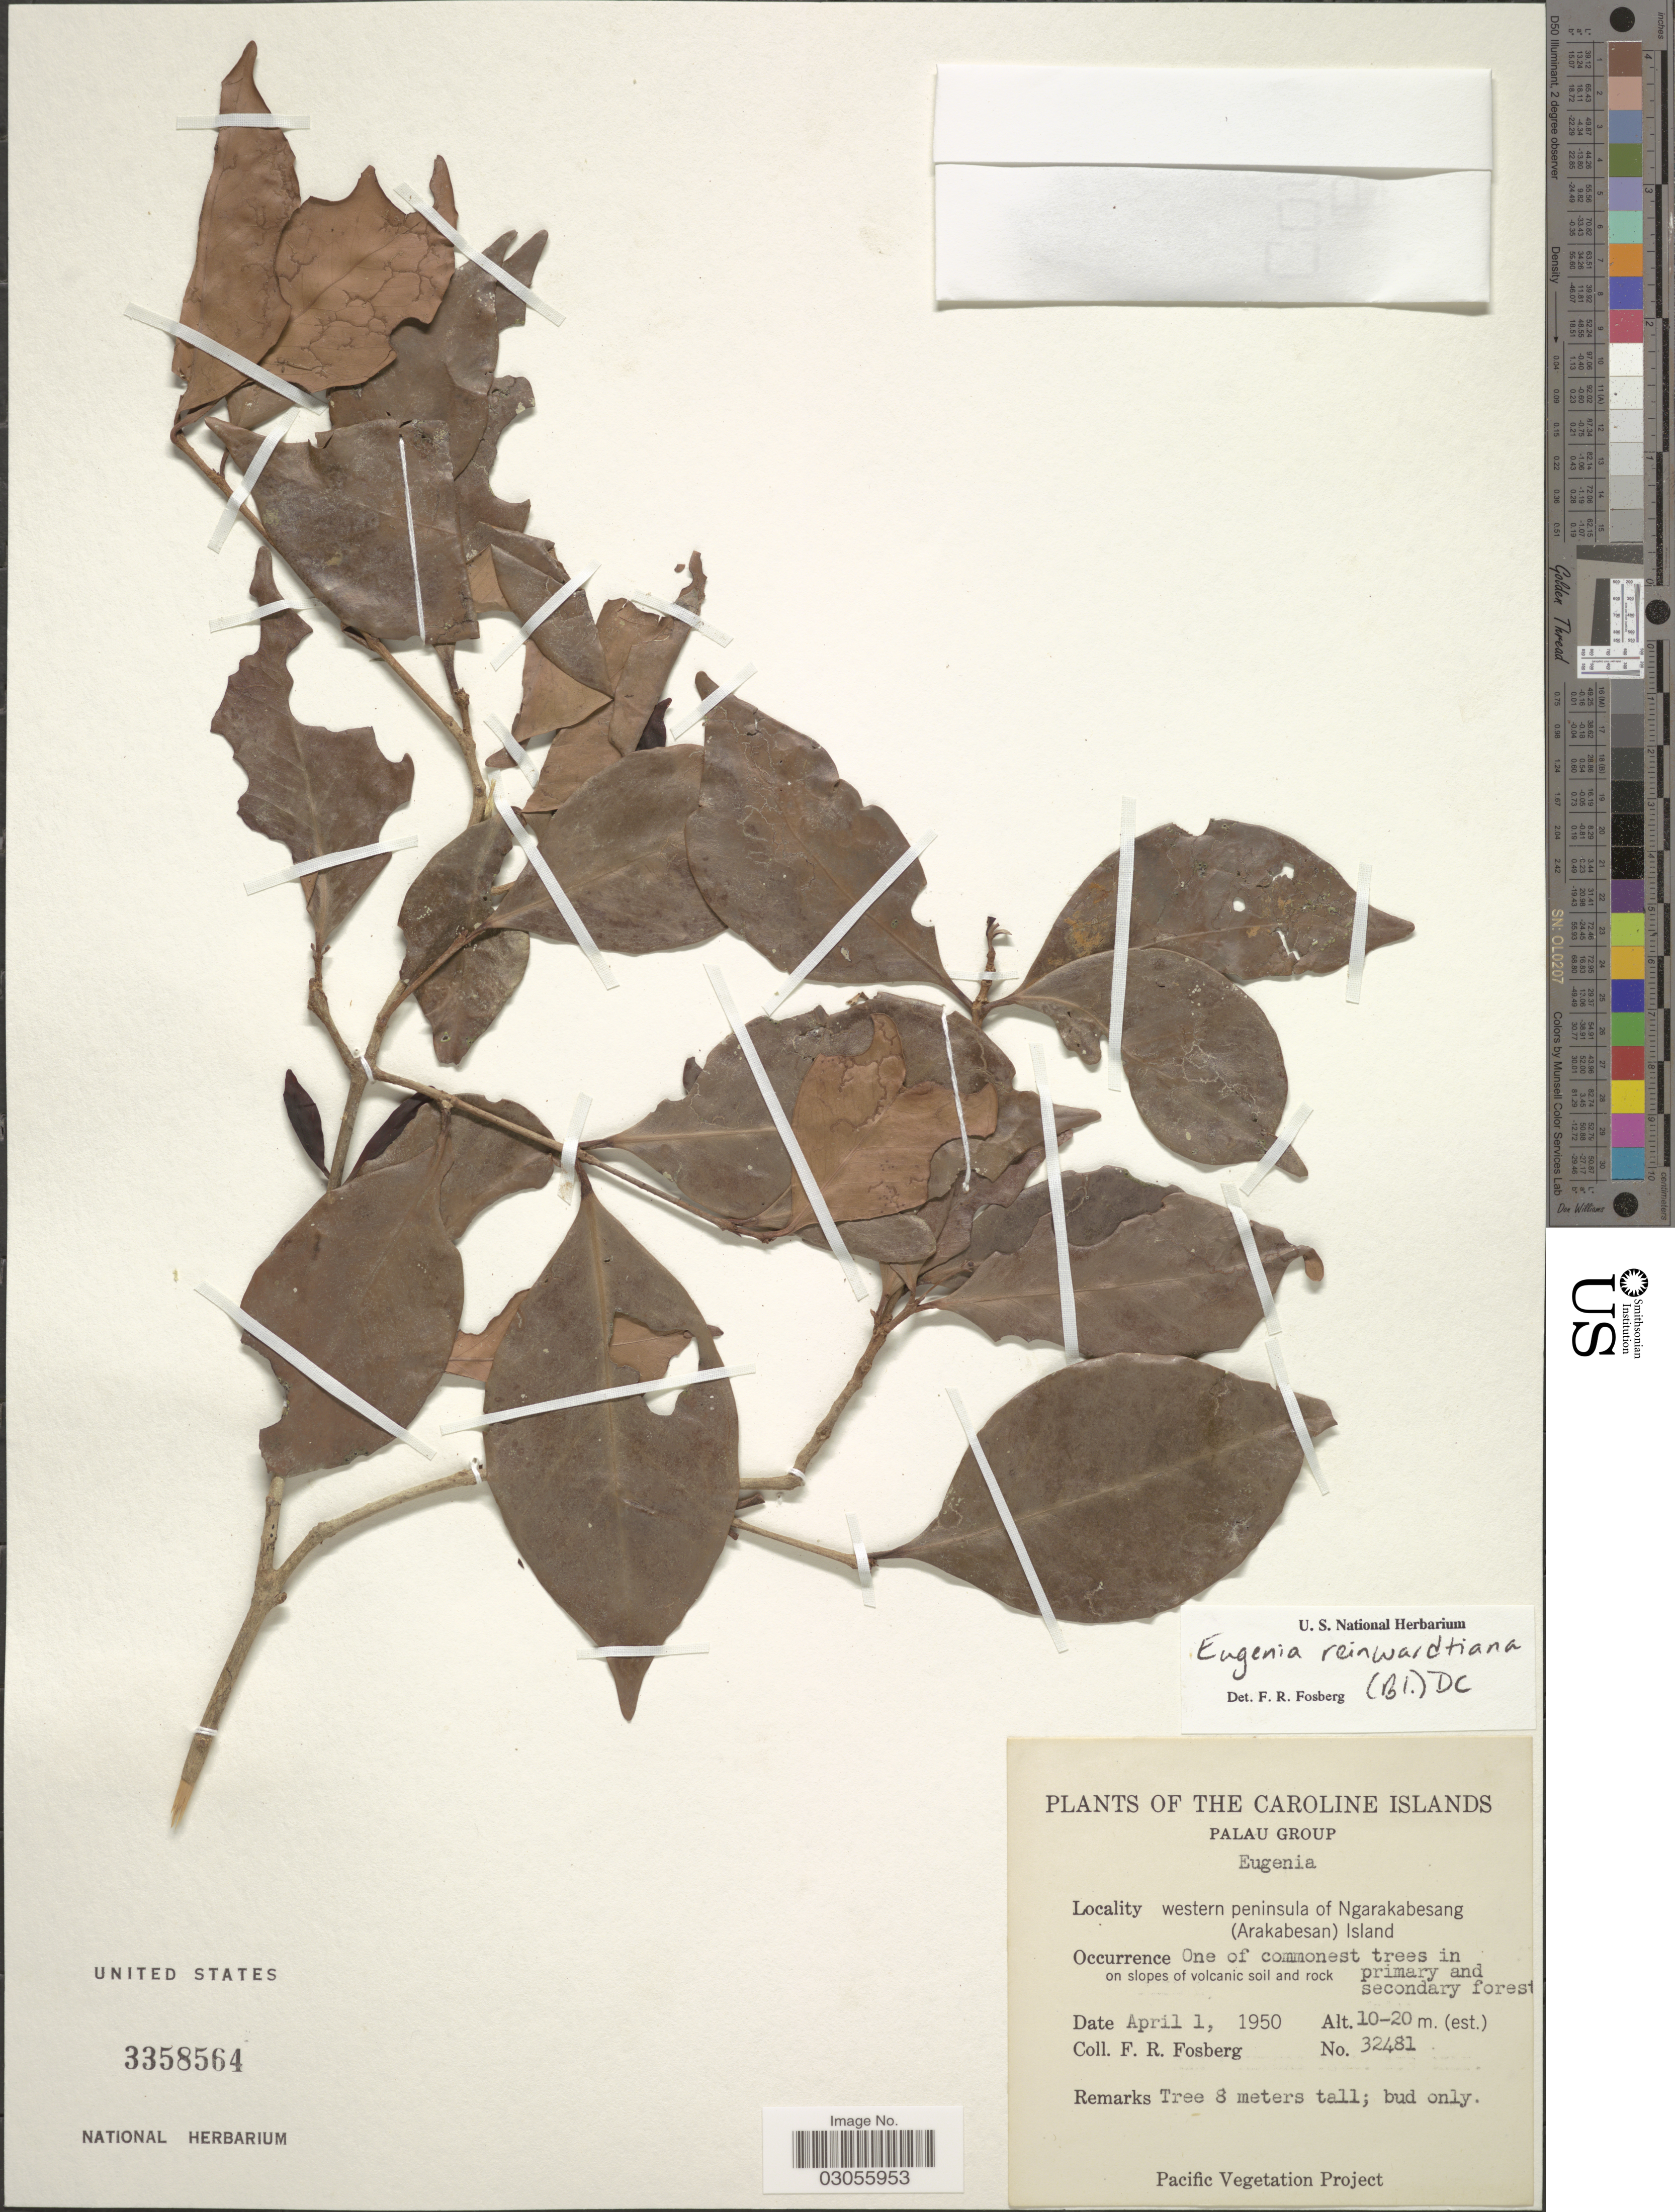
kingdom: Plantae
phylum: Tracheophyta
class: Magnoliopsida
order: Myrtales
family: Myrtaceae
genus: Eugenia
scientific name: Eugenia reinwardtiana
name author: (Blume) DC.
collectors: F. R. Fosberg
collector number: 32481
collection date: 1950-04-01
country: Palau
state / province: Koror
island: Ngerekebesang [Arakabesan]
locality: Caroline Islands. Palau Group. Western peninsula of Ngarakabesang (Arakabesan) Island.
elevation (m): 10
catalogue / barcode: US 3358564